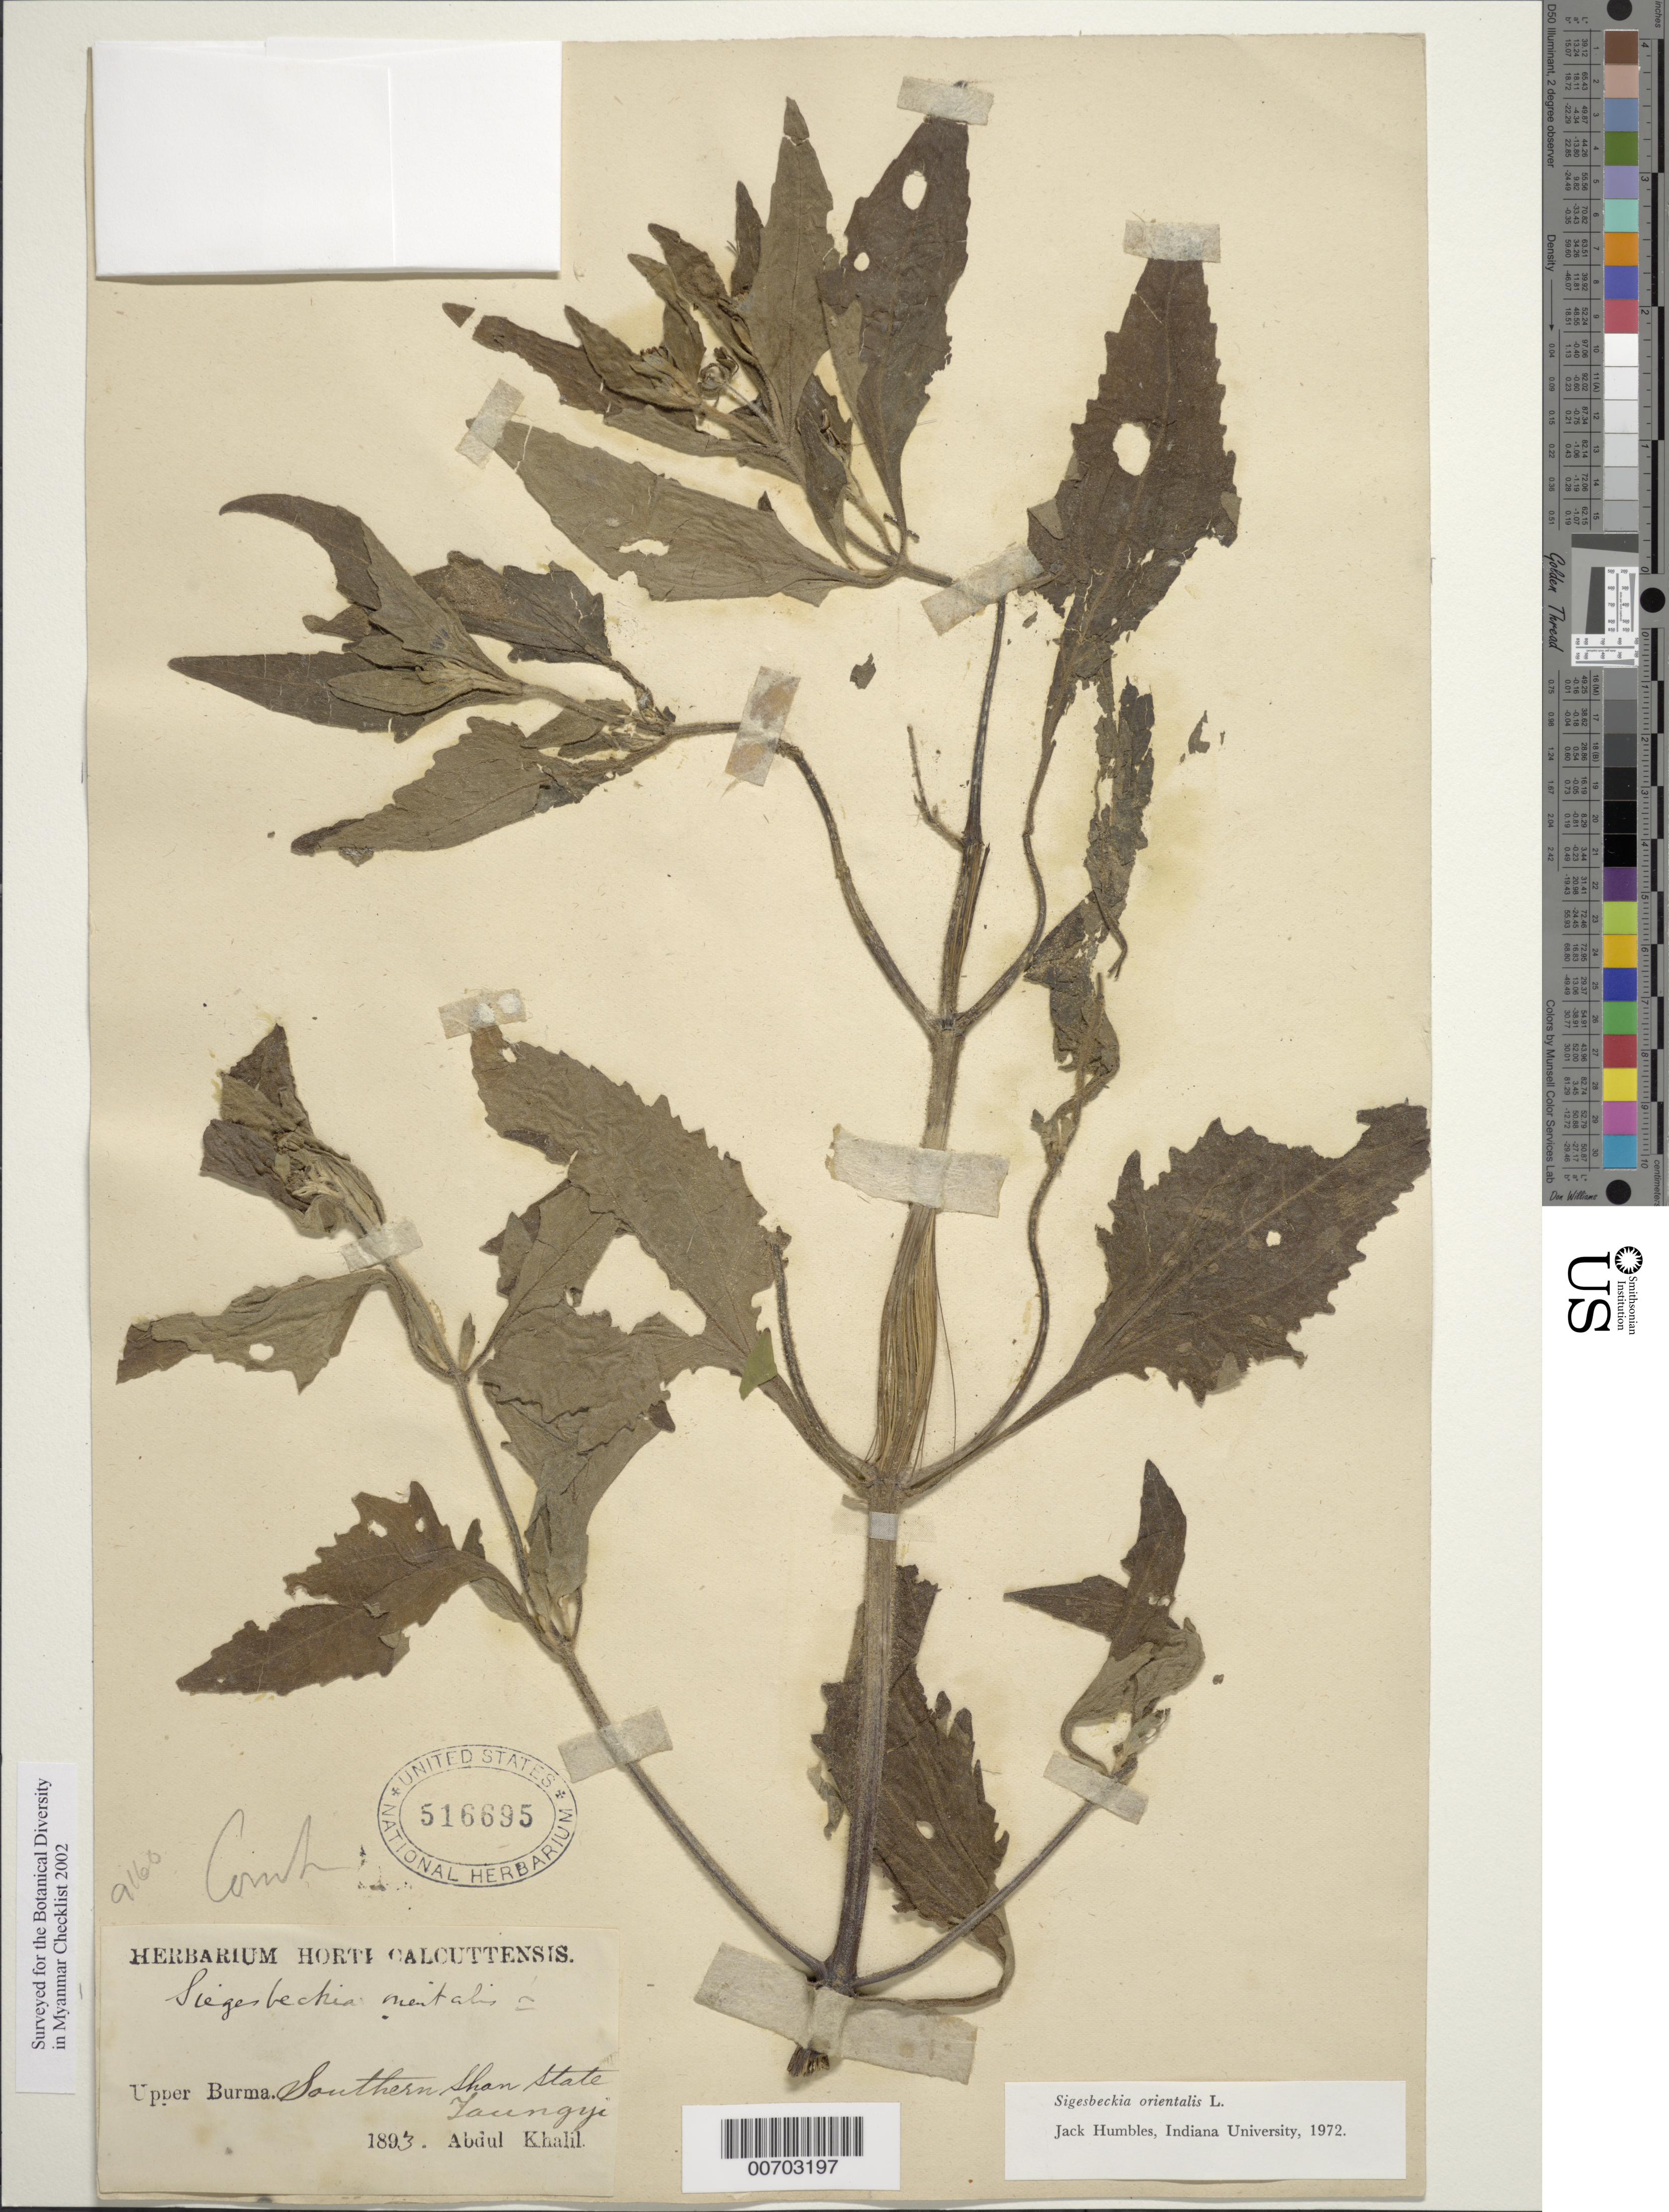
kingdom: Plantae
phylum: Tracheophyta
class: Magnoliopsida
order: Asterales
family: Asteraceae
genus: Sigesbeckia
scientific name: Sigesbeckia orientalis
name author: L.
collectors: A. Khalil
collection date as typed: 1893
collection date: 1893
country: Myanmar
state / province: Shan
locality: Southern Shan State, Taungyi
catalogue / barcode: US 516695